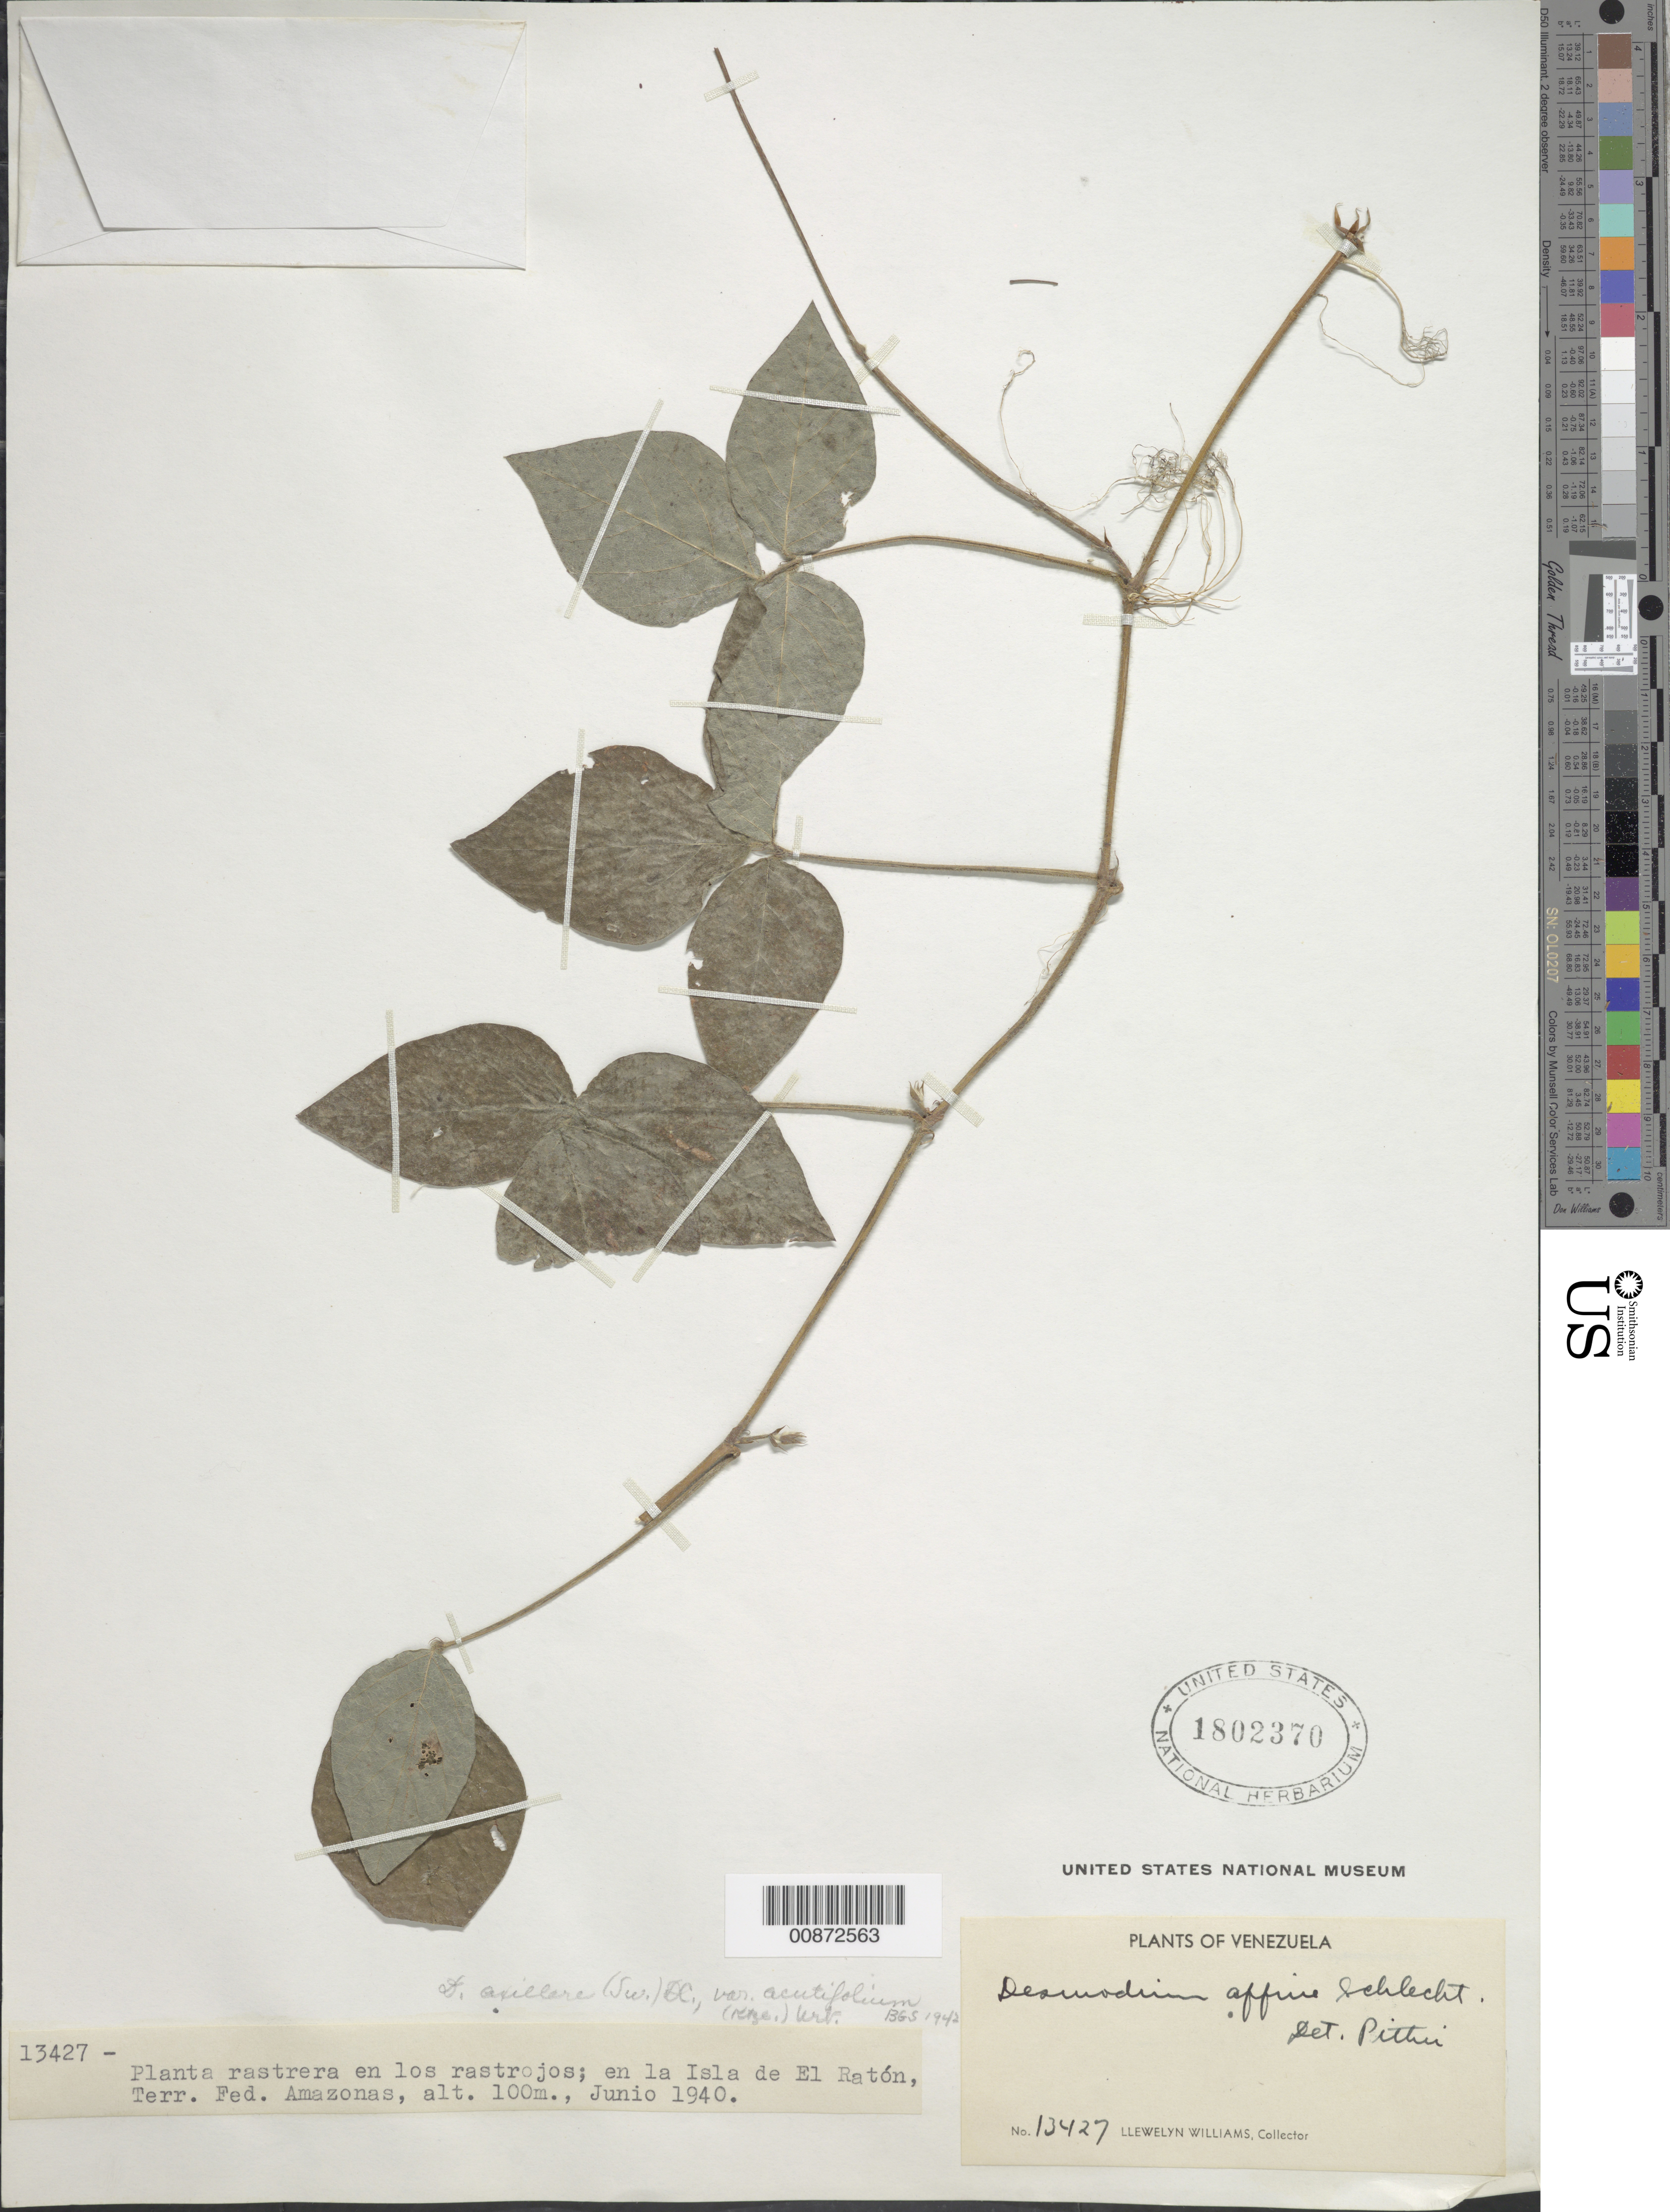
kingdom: Plantae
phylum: Tracheophyta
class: Magnoliopsida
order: Fabales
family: Fabaceae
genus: Desmodium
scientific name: Desmodium axillare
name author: (Sw.) DC.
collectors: Ll. Williams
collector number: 13427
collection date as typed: Jun-40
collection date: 1940-06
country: Venezuela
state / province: Amazonas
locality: Isla Ratón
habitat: Rastrojos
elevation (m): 100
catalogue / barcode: US 1802370